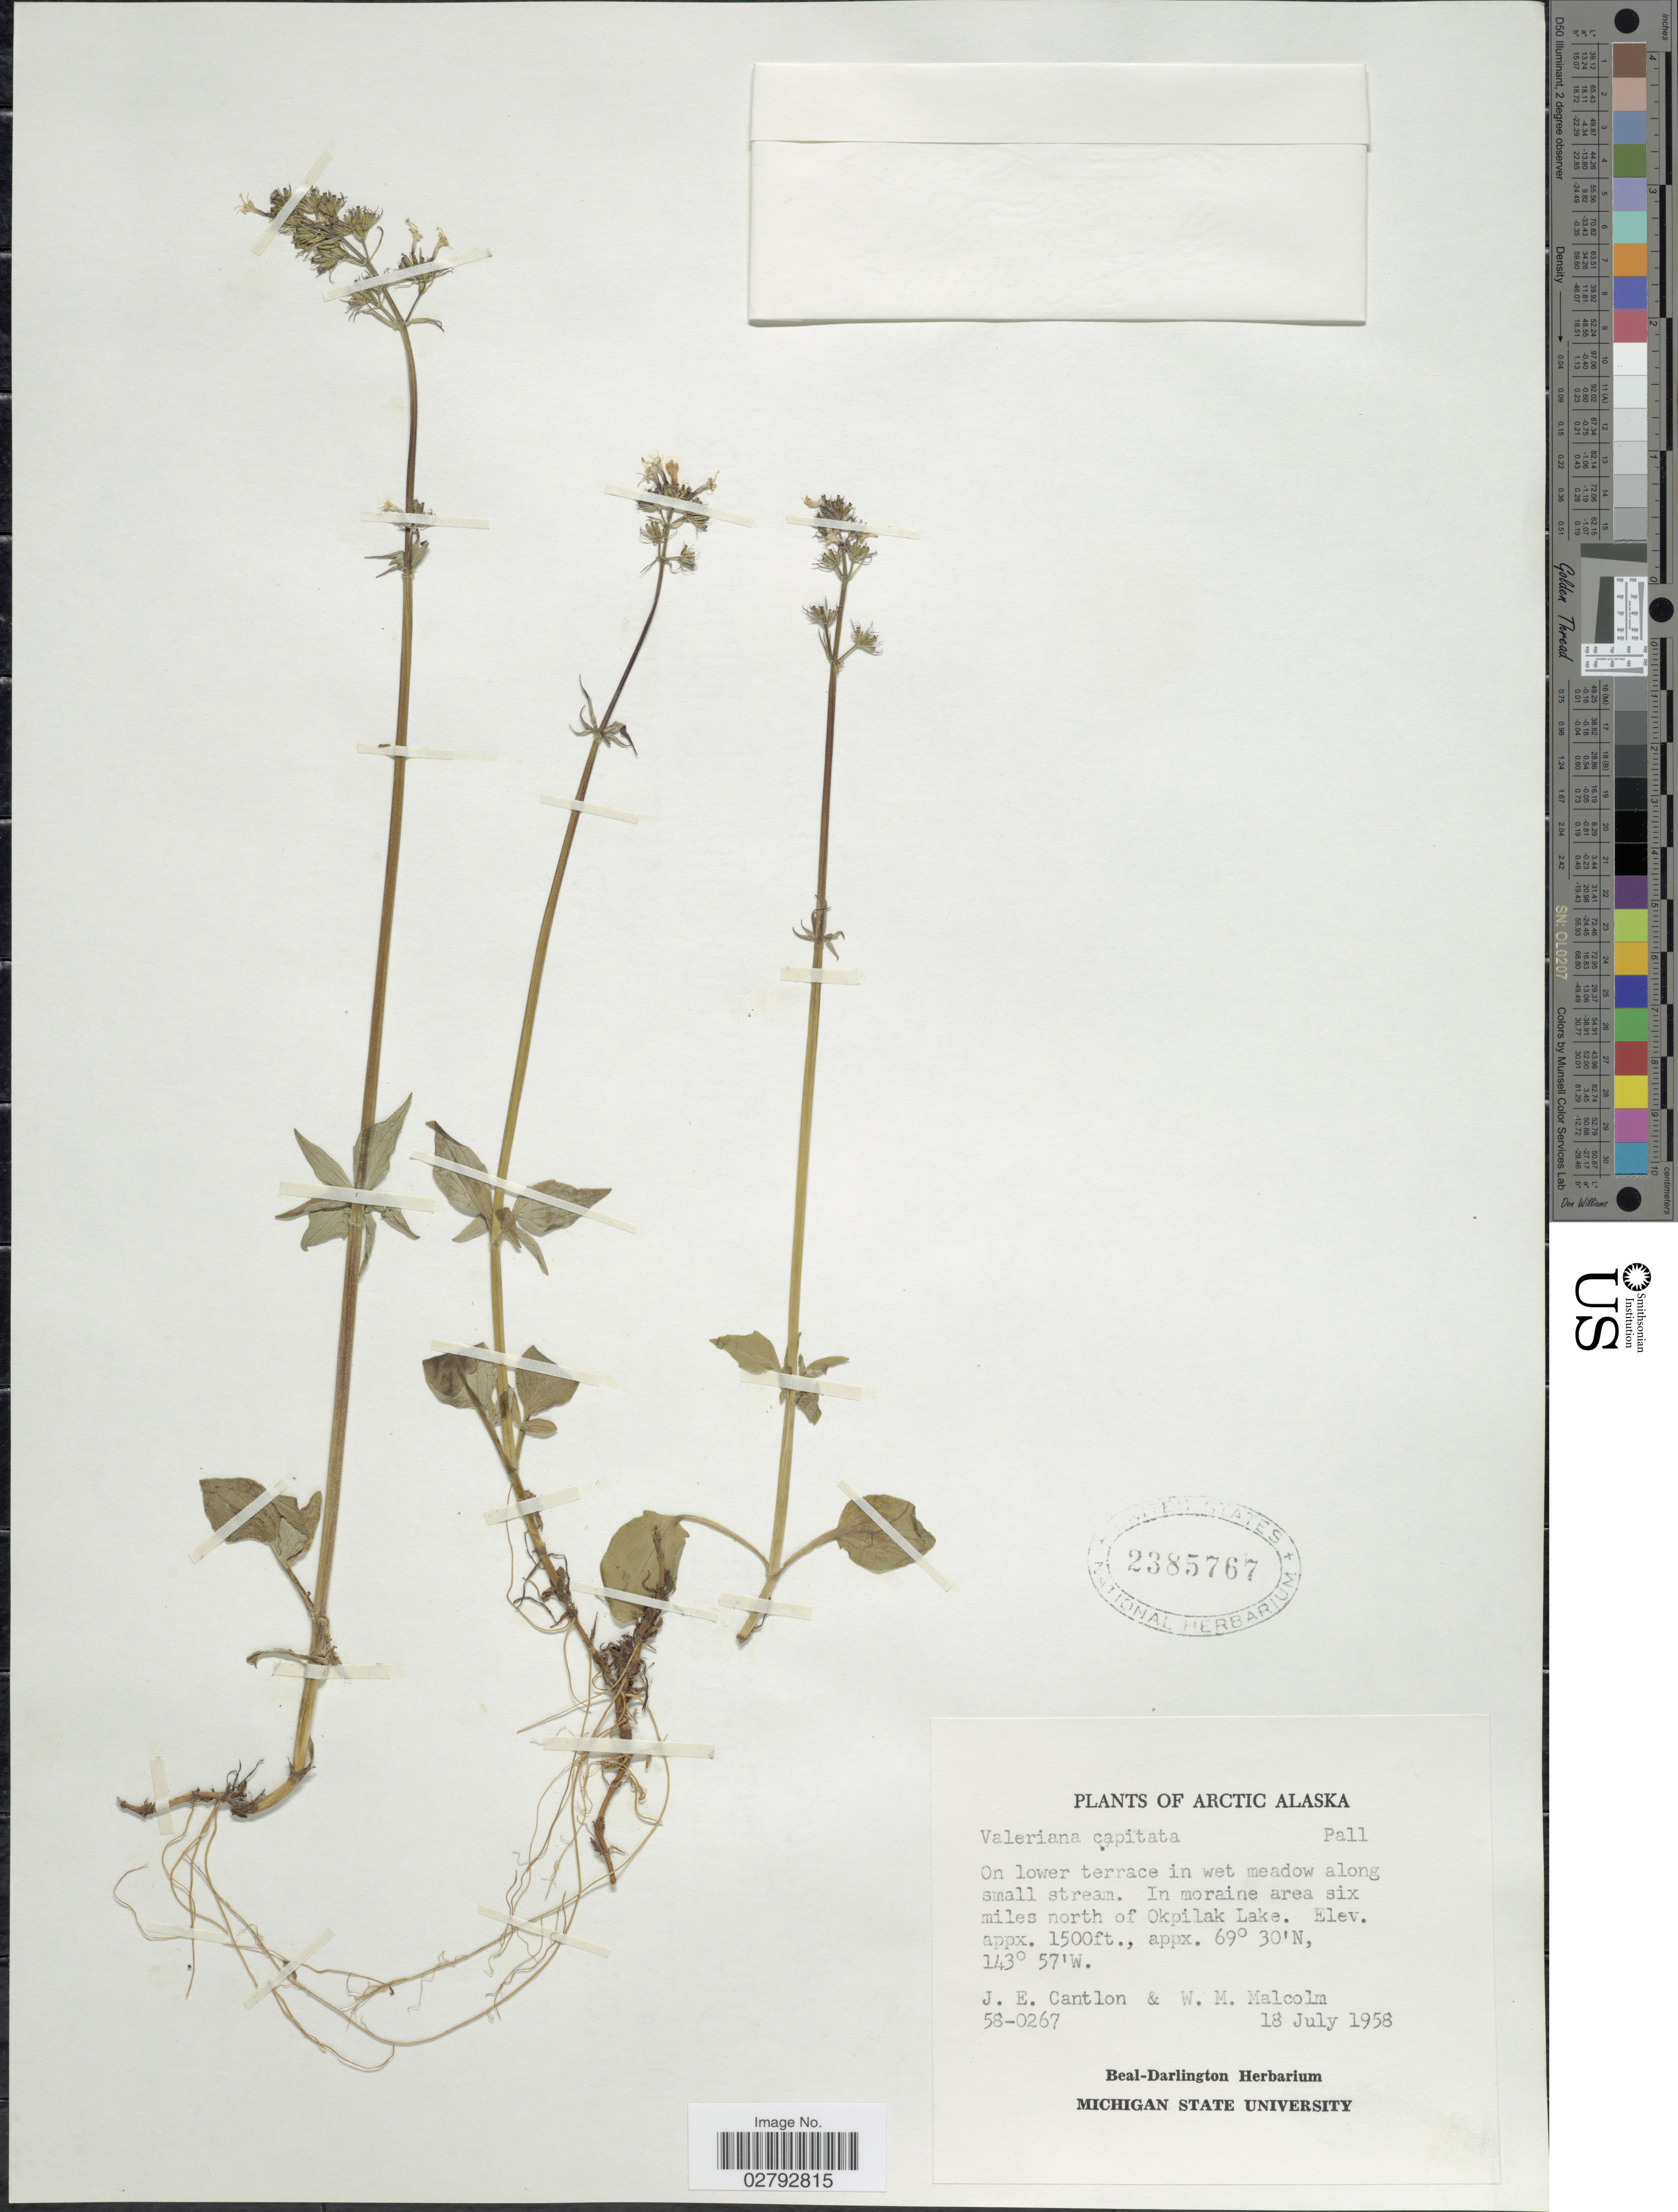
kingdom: Plantae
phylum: Tracheophyta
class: Magnoliopsida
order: Dipsacales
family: Caprifoliaceae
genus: Valeriana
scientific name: Valeriana capitata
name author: Link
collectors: J. Cantlon & W. Malcolm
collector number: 58-0267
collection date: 1958-07-18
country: United States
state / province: Alaska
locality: Arctic Alaska. In moraine area six miles north of Okpilak Lake.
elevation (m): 457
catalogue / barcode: US 2385767